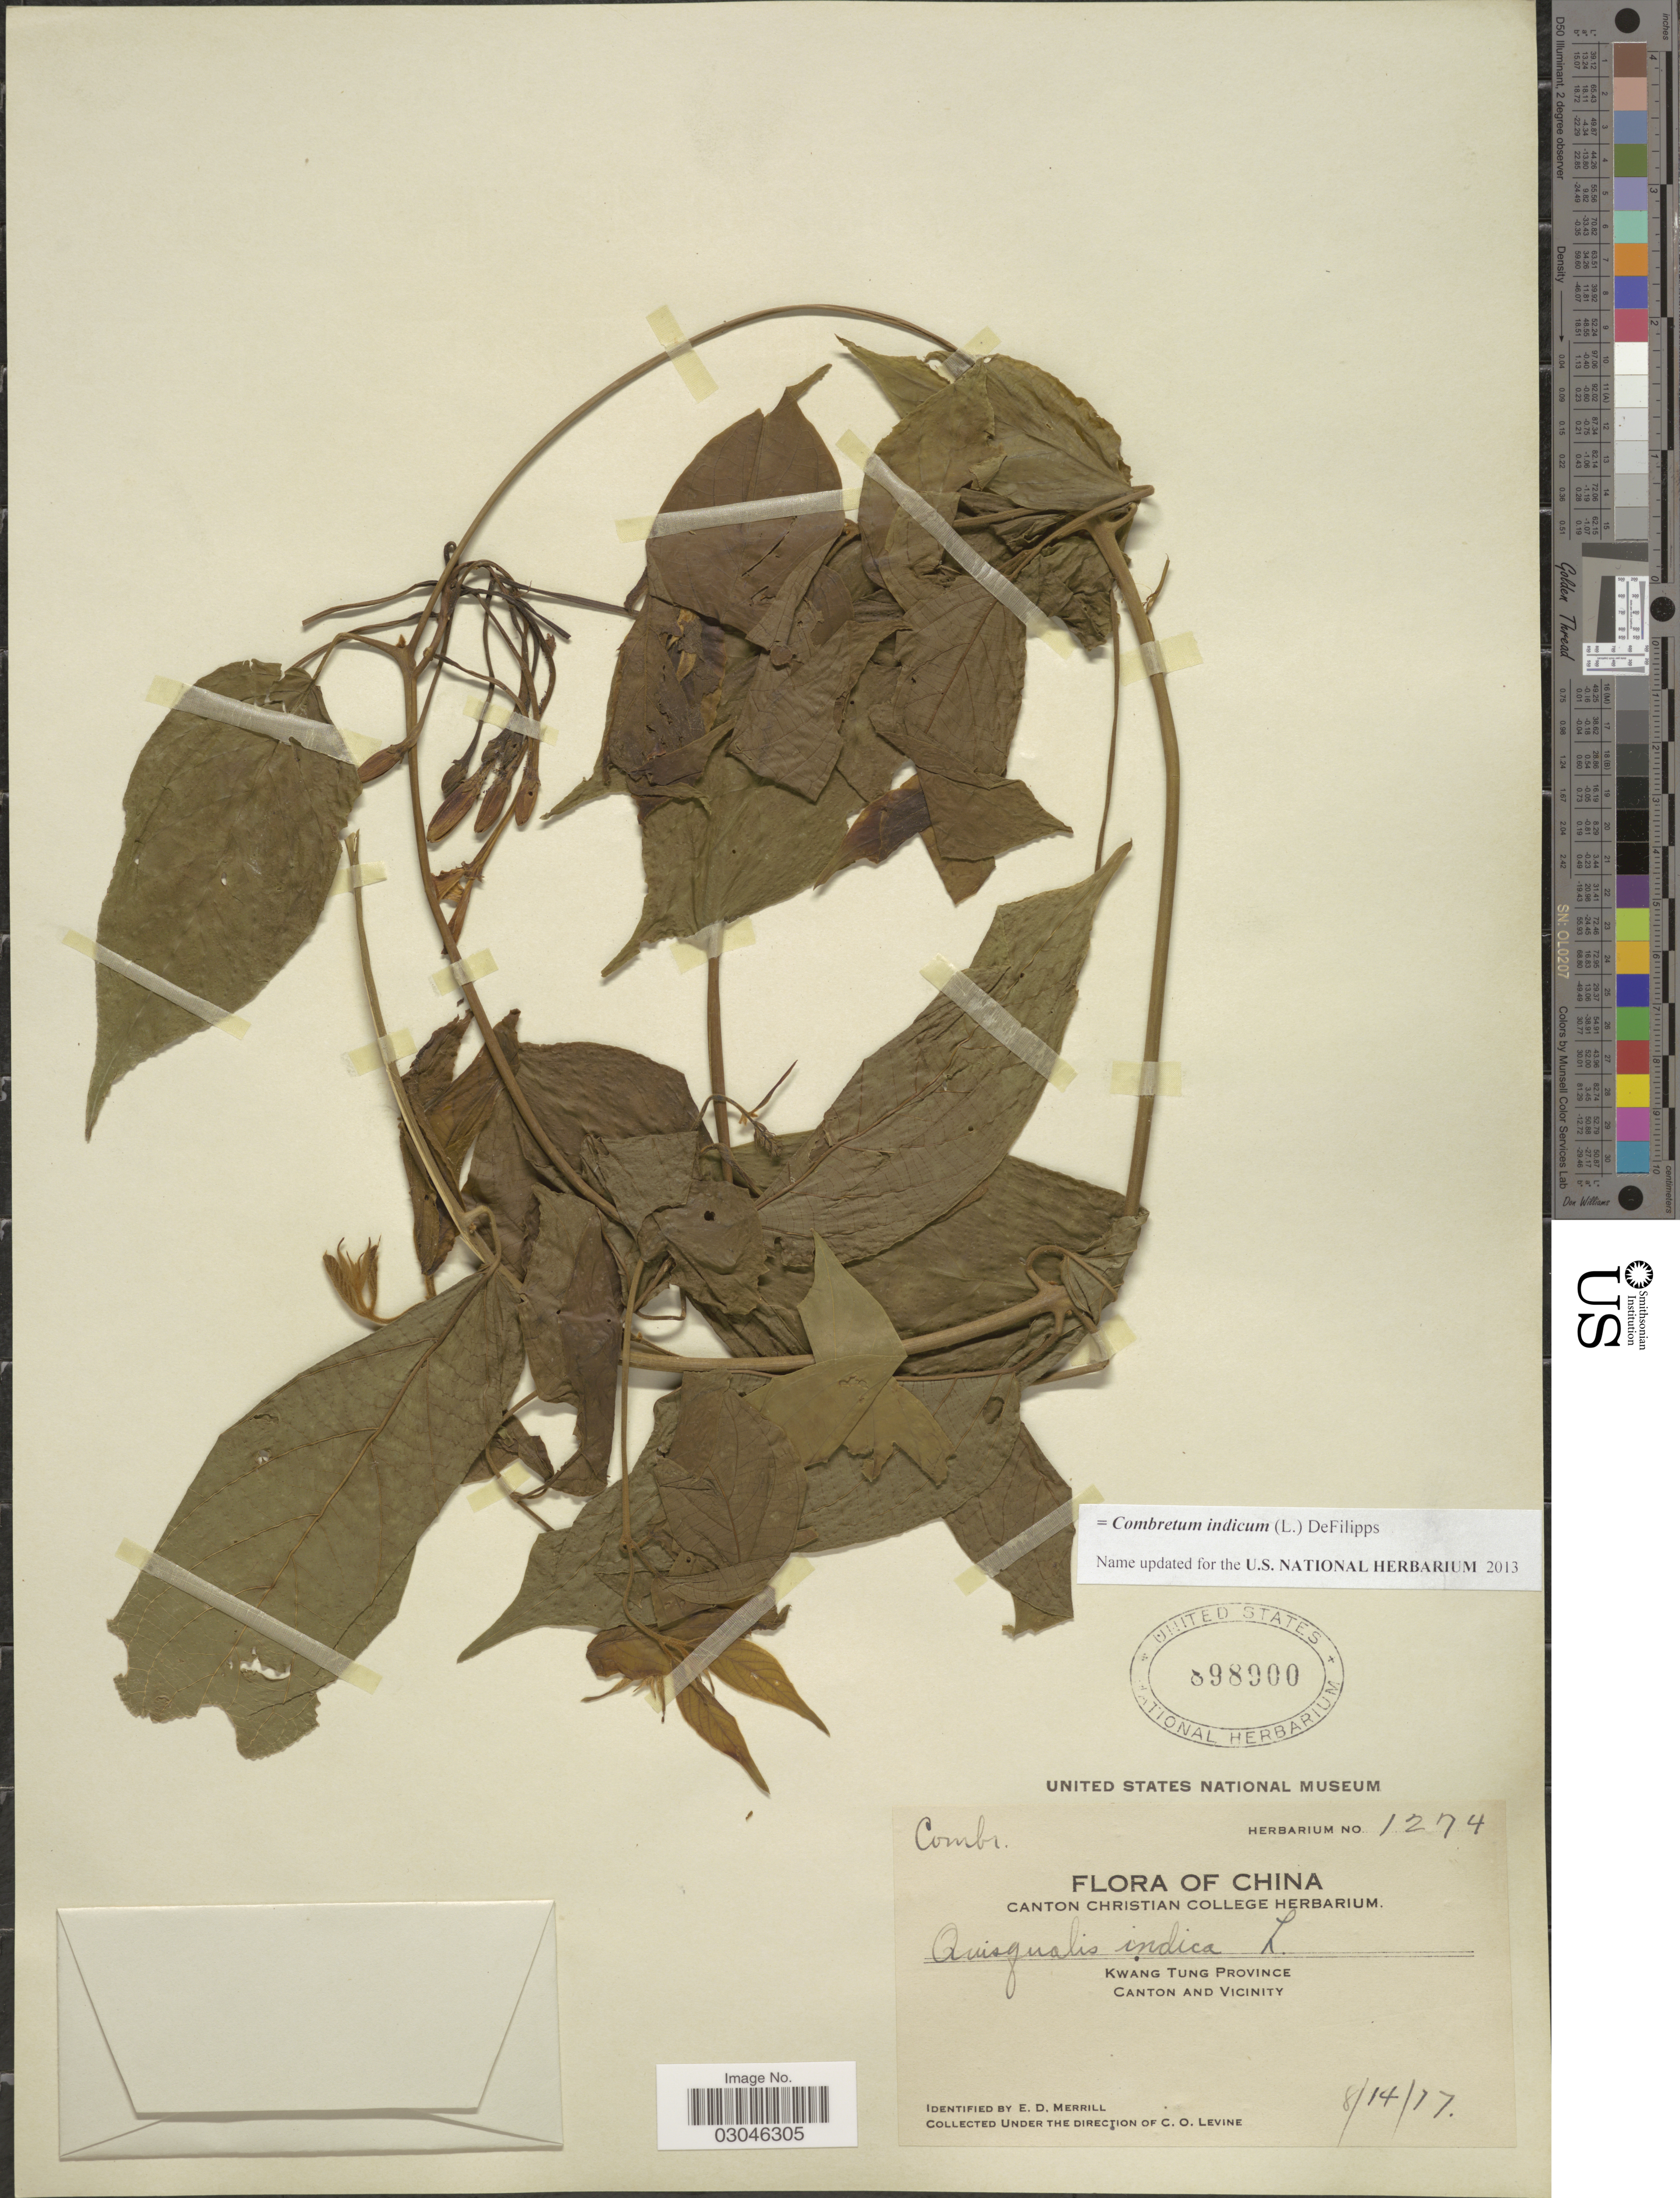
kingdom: Plantae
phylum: Tracheophyta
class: Magnoliopsida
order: Myrtales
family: Combretaceae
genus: Combretum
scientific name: Combretum indicum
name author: (L.) DeFilipps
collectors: C. O. Levine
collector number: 1274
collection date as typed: Transcribed d/m/y: 14/8/17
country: China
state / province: Guangdong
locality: Kwang Tung Province. Canton and Vicinity.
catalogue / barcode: US 898900